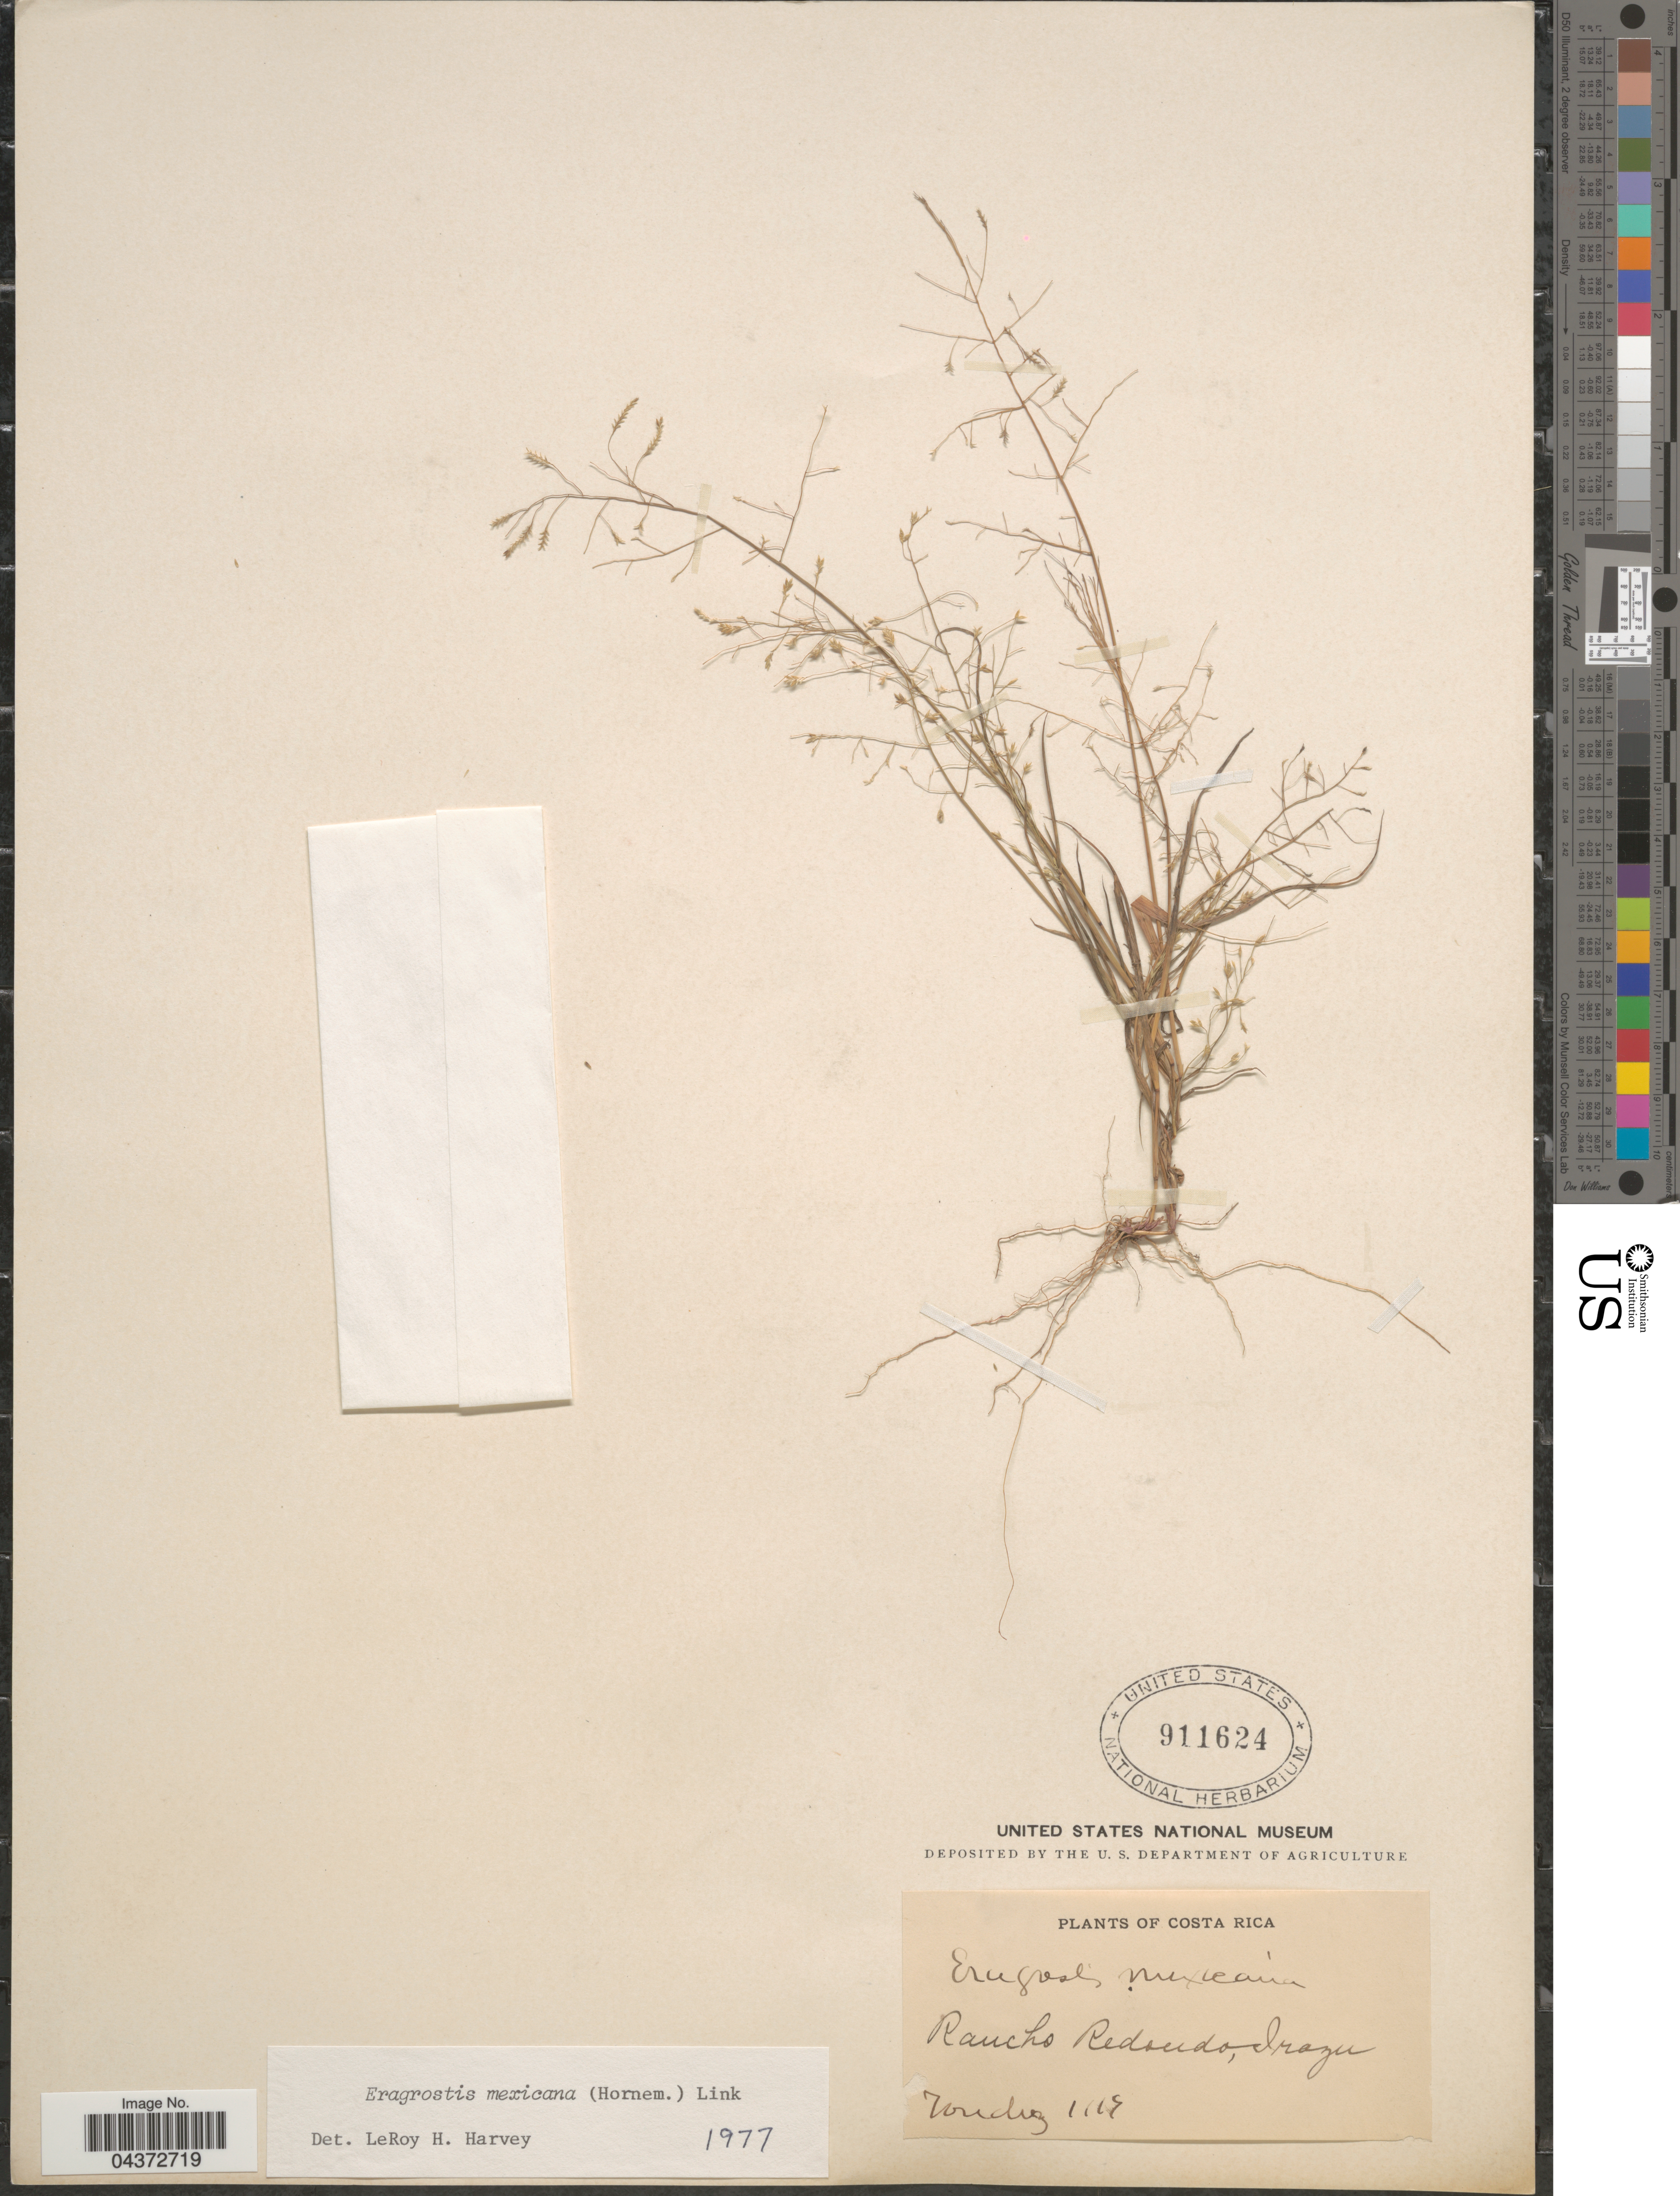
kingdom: Plantae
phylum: Tracheophyta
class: Liliopsida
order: Poales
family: Poaceae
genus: Eragrostis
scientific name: Eragrostis mexicana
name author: (Hornem.) Link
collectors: Tonduz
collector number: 1117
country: Costa Rica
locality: Rancho Redondo, Irazu.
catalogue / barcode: US 911624